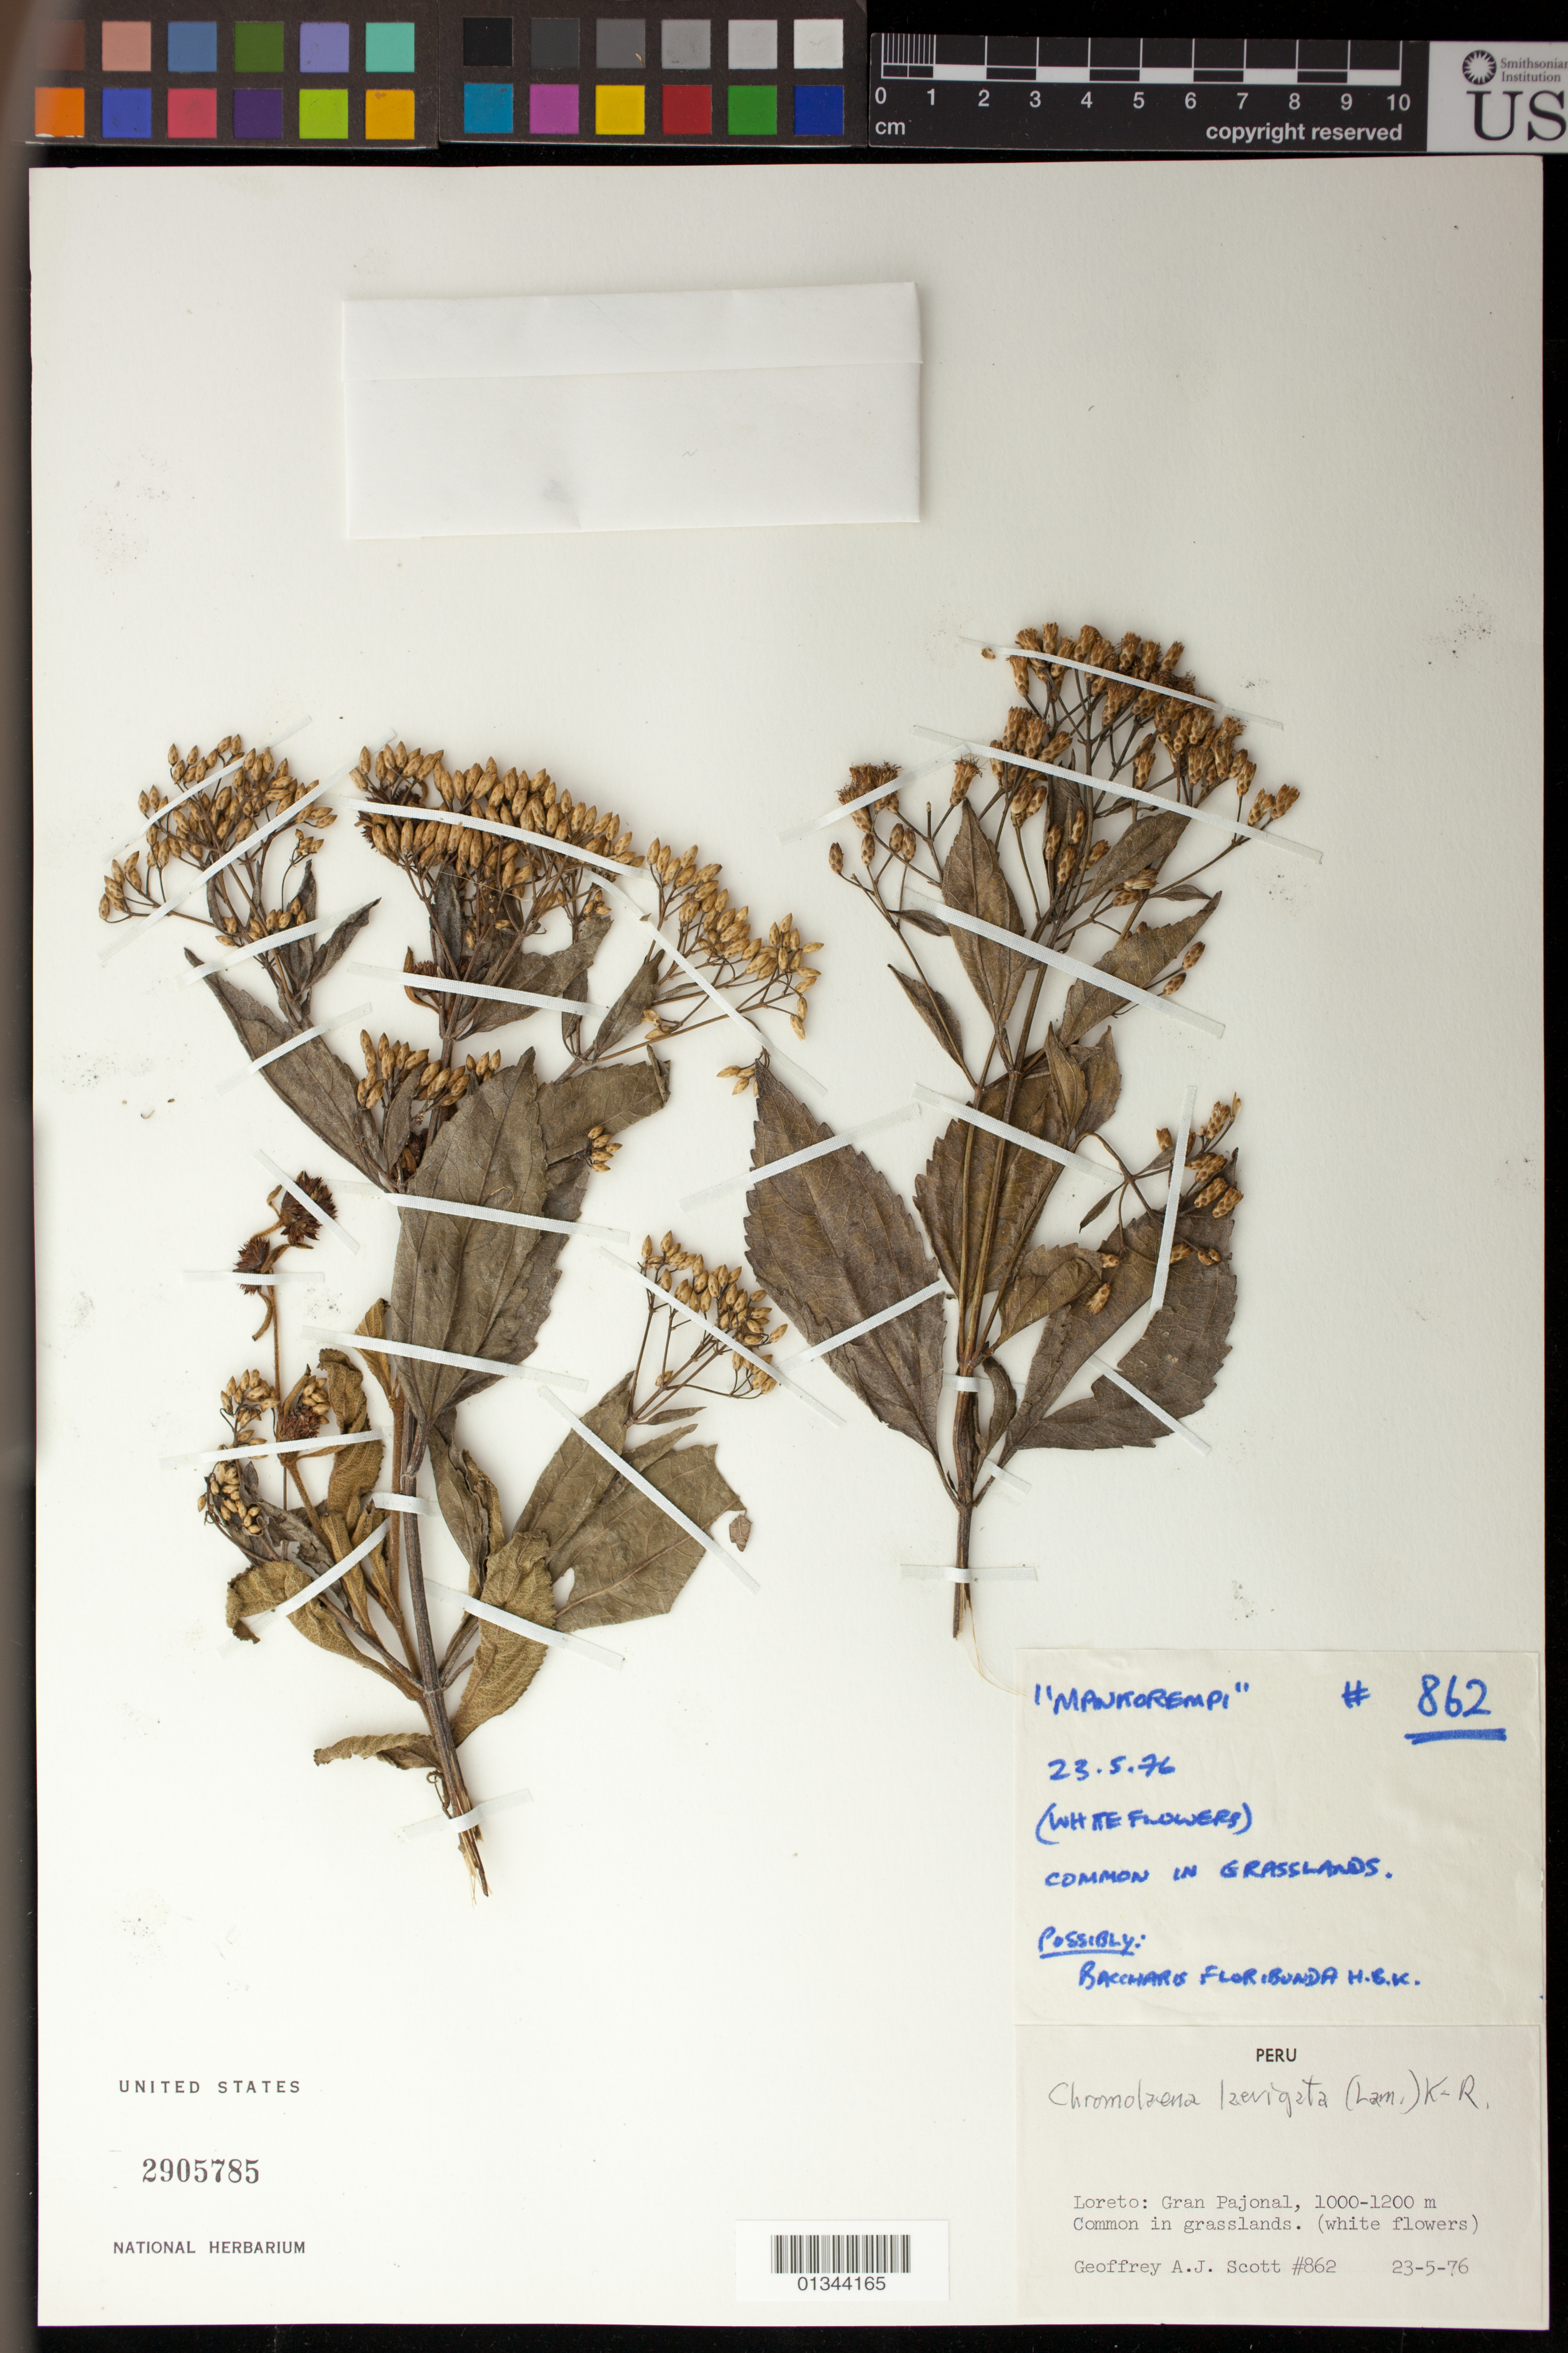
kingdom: Plantae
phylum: Tracheophyta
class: Magnoliopsida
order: Asterales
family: Asteraceae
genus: Chromolaena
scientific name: Chromolaena laevigata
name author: (Lam.) R.M. King & H. Rob.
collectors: G. Scott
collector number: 862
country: Peru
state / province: Loreto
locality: Gran Pajonal.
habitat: In grassland.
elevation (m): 1000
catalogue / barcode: US 2905785